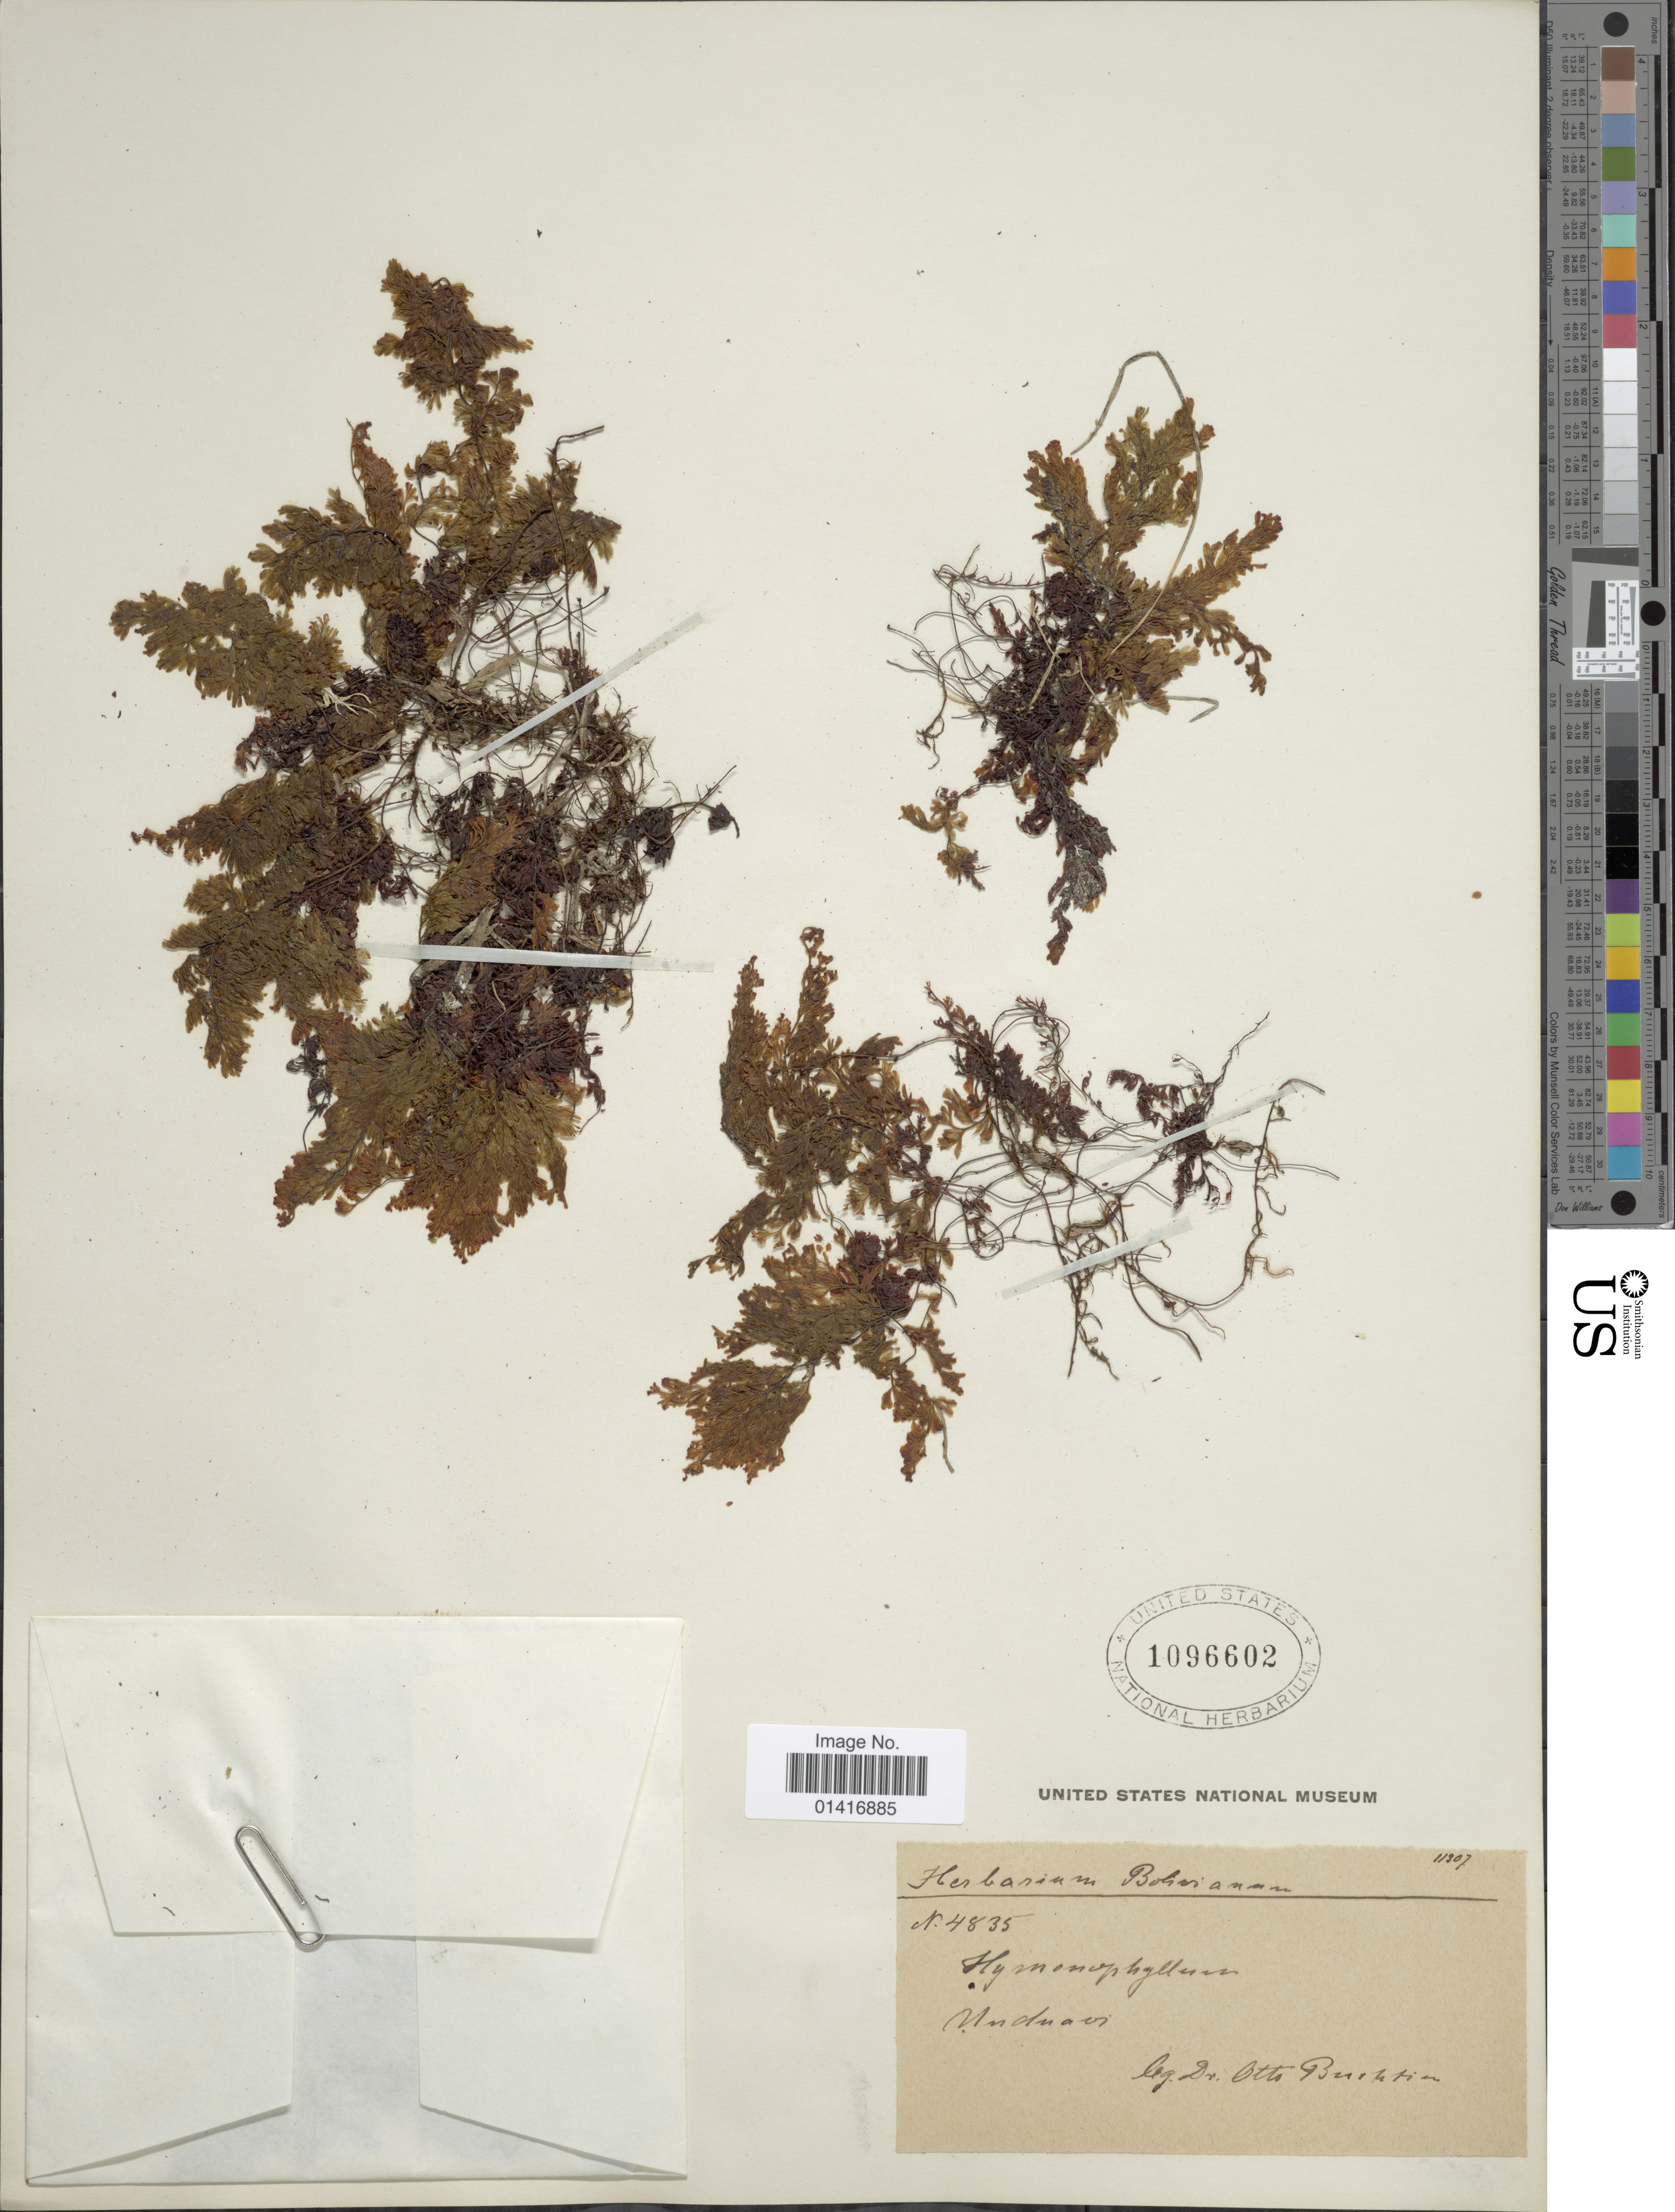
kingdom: Plantae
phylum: Tracheophyta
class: Polypodiopsida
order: Hymenophyllales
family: Hymenophyllaceae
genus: Hymenophyllum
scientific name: Hymenophyllum polyanthos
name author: (Sw.) Sw.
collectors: O. Buchtien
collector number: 4835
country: Bolivia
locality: Unduavi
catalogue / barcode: US 1096602